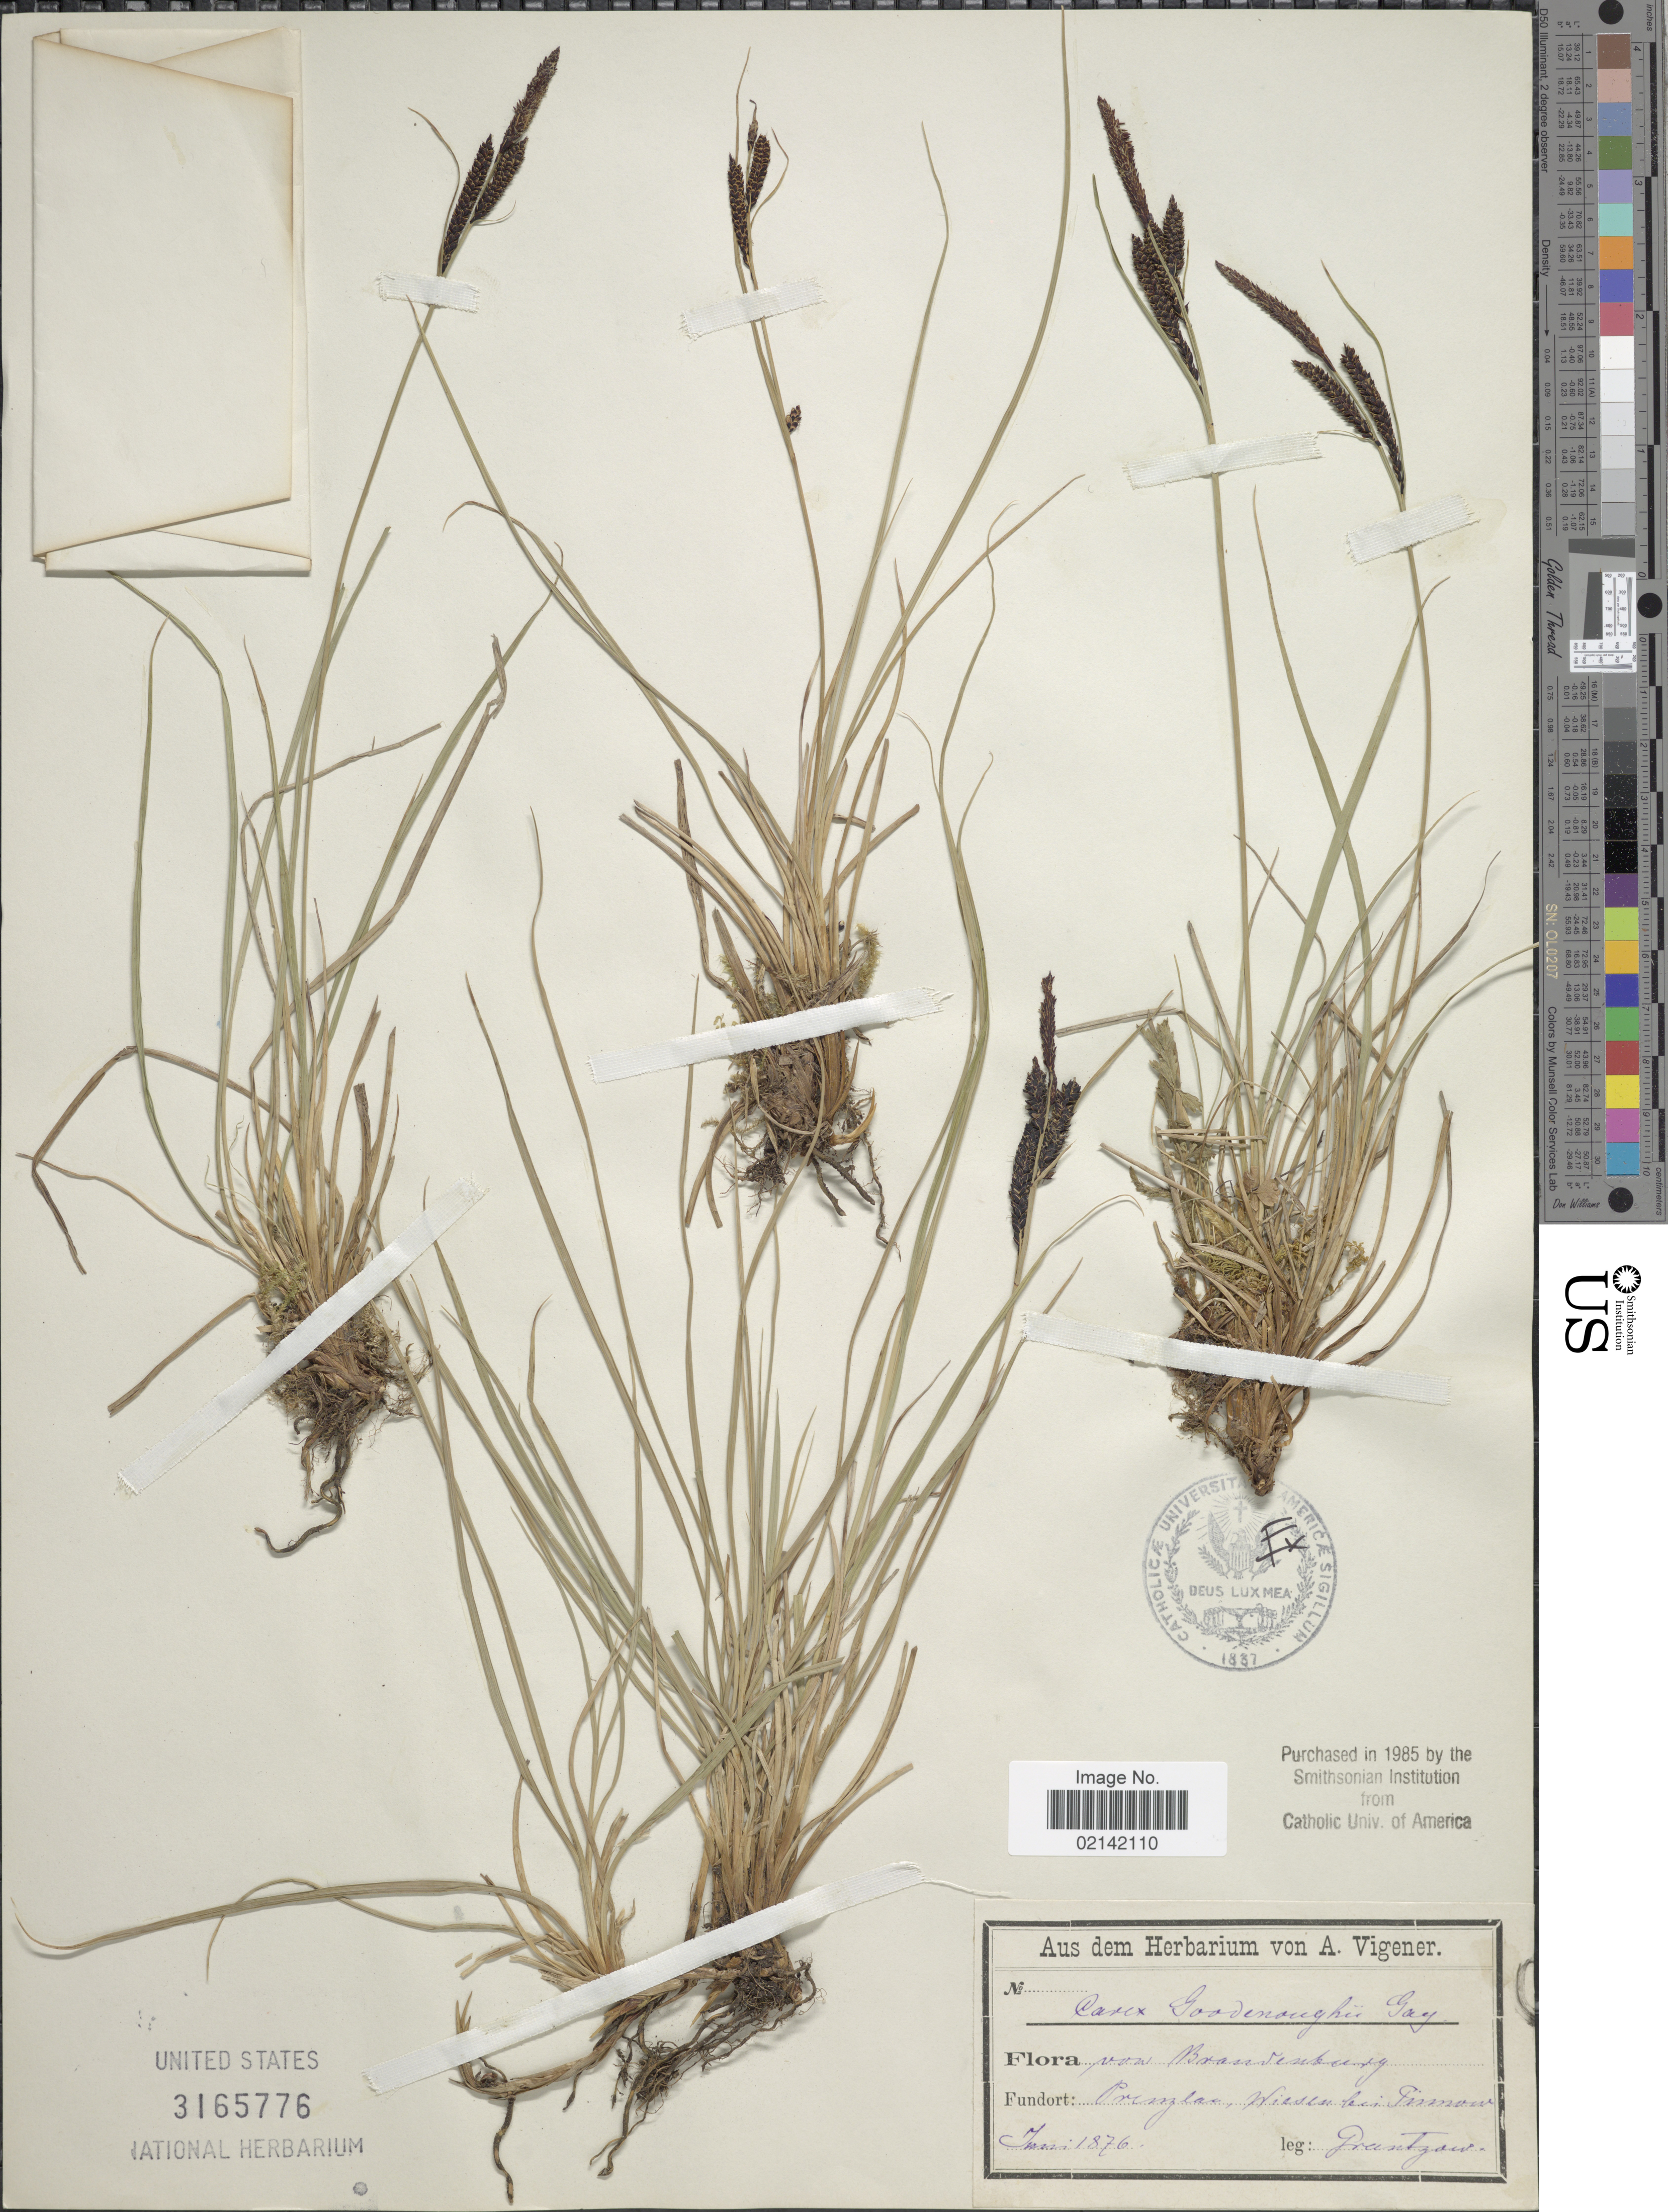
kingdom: Plantae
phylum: Tracheophyta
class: Liliopsida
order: Poales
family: Cyperaceae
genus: Carex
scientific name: Carex nigra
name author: (L.) Reichard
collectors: Grantzow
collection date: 1876-06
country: Germany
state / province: Brandenburg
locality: Prenzlau, Wiesen bei Tinnow [interpreted]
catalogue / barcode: US 3165776